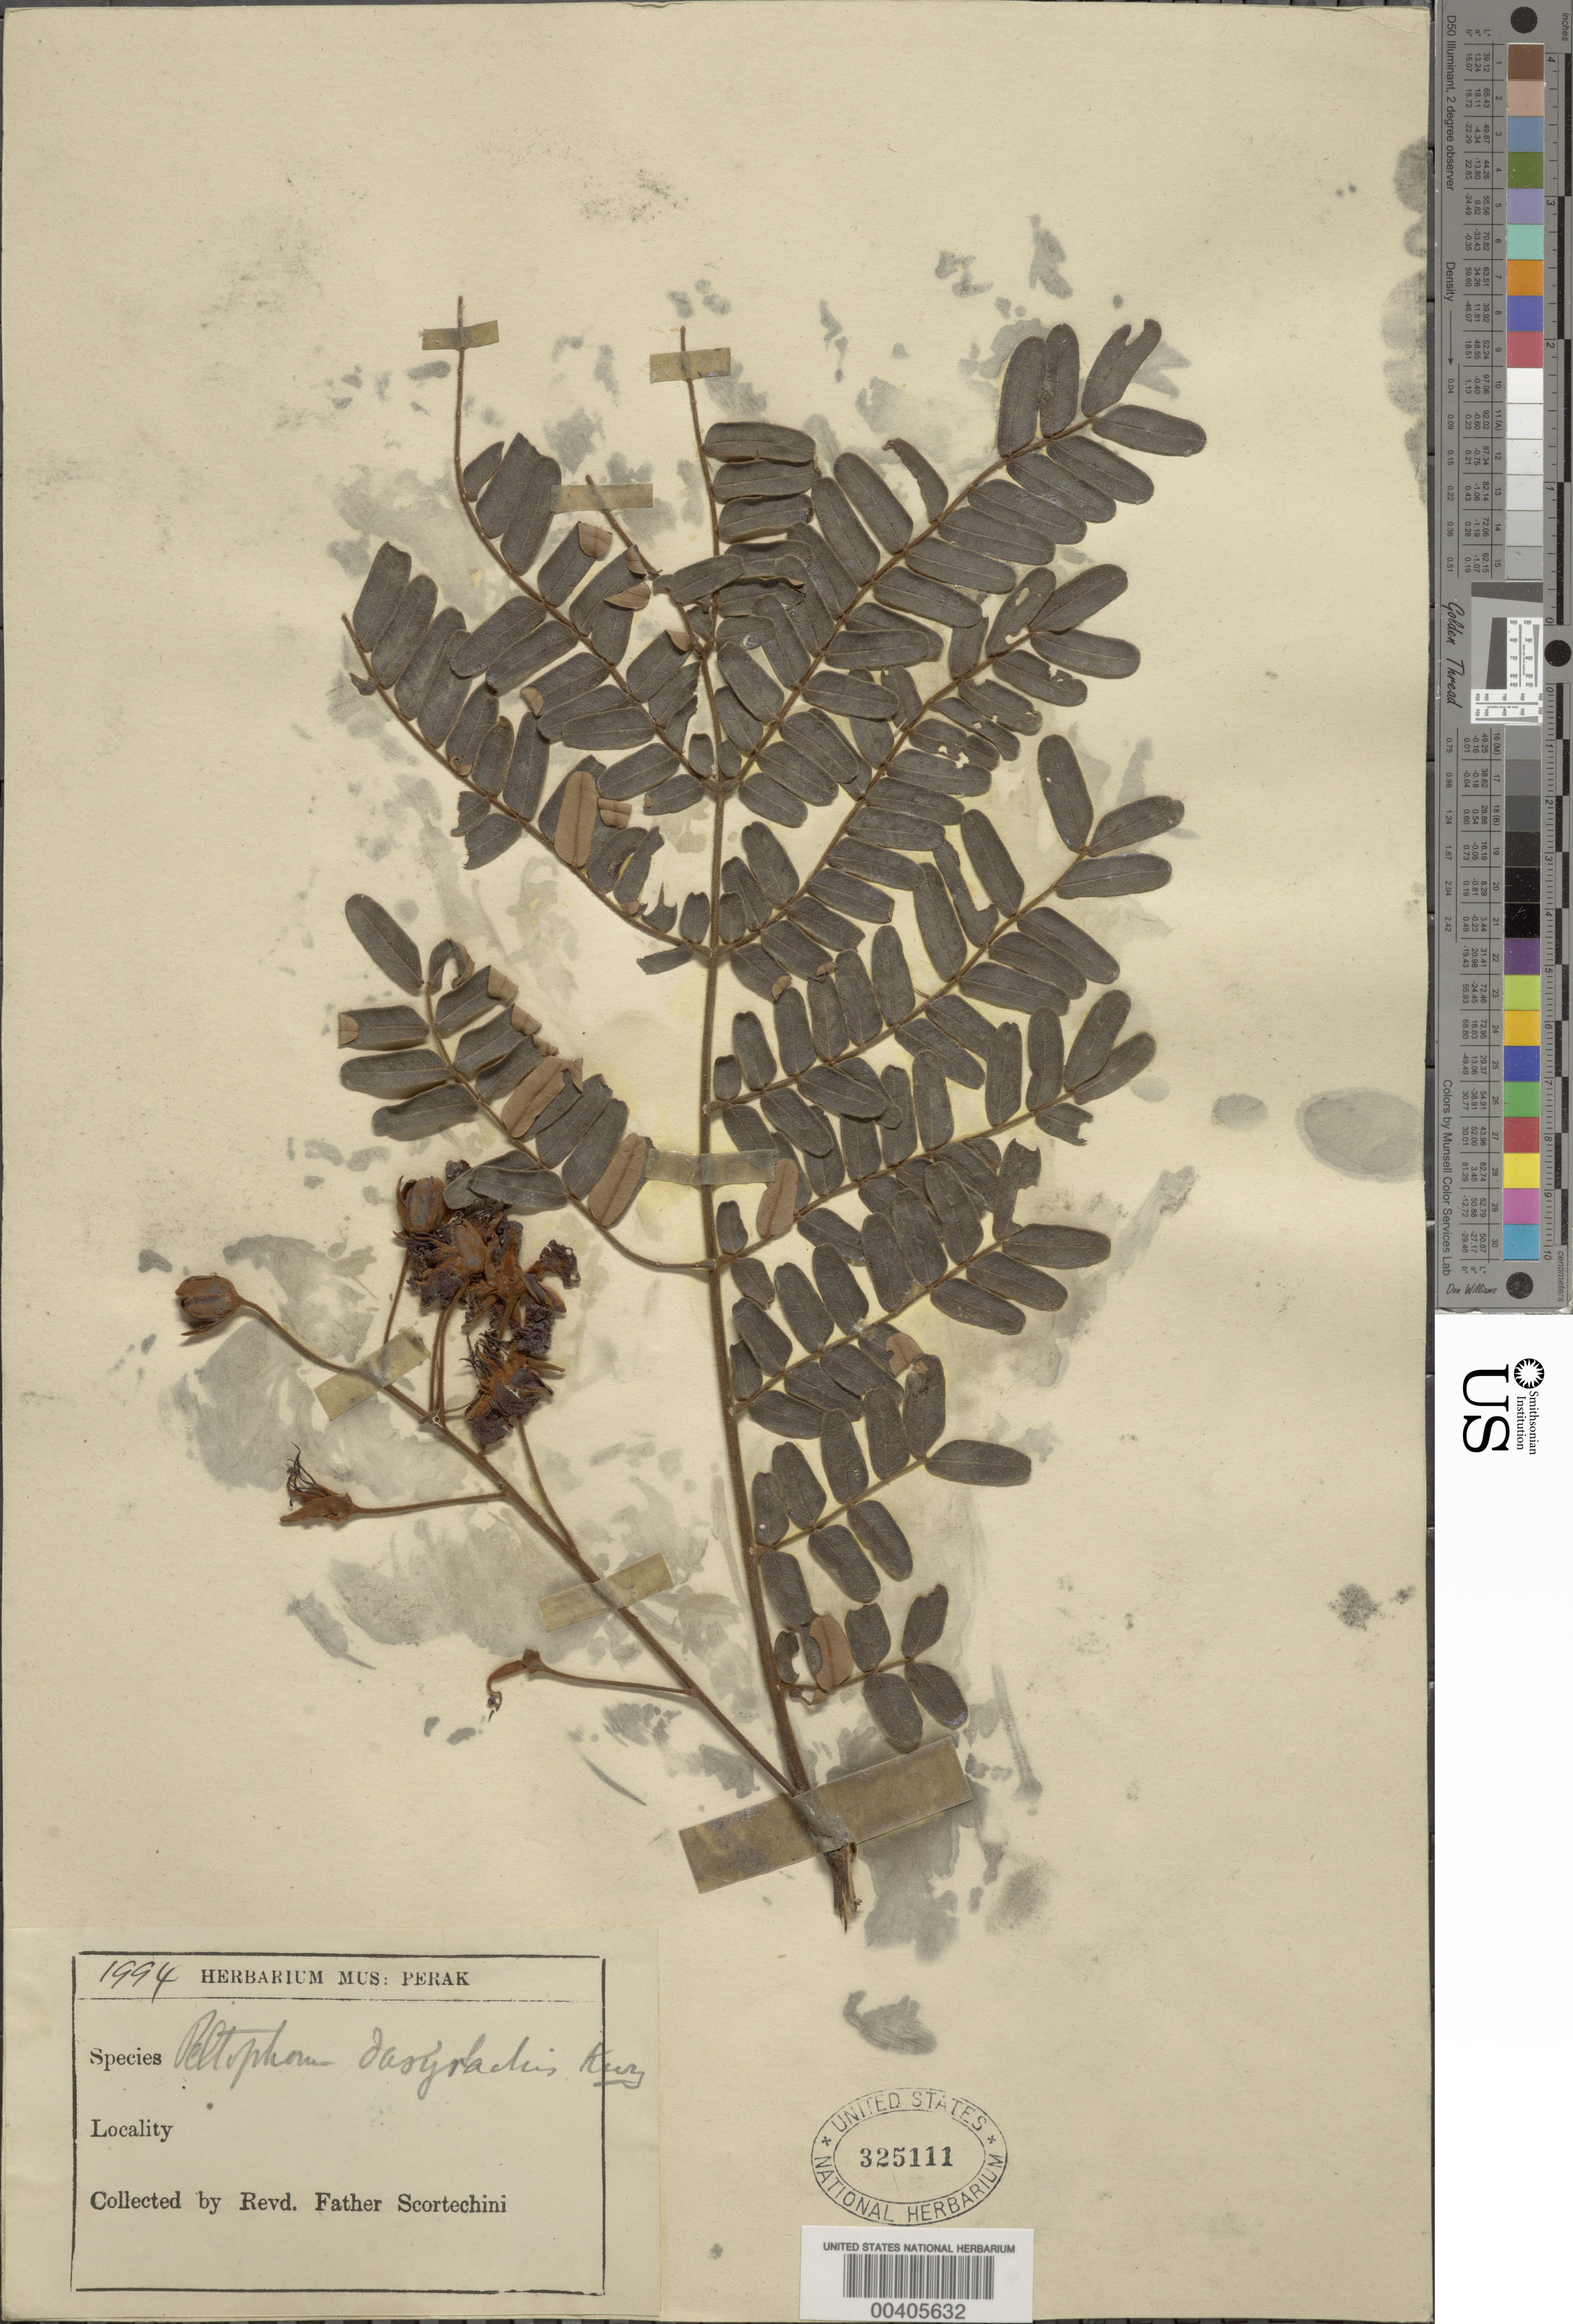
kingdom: Plantae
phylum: Tracheophyta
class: Magnoliopsida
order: Fabales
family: Fabaceae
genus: Peltophorum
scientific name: Peltophorum dasyrrachis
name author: (Miq.) Kurz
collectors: B. Scortechini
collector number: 1994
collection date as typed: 18--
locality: Ex herb. perak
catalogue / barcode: US 325111